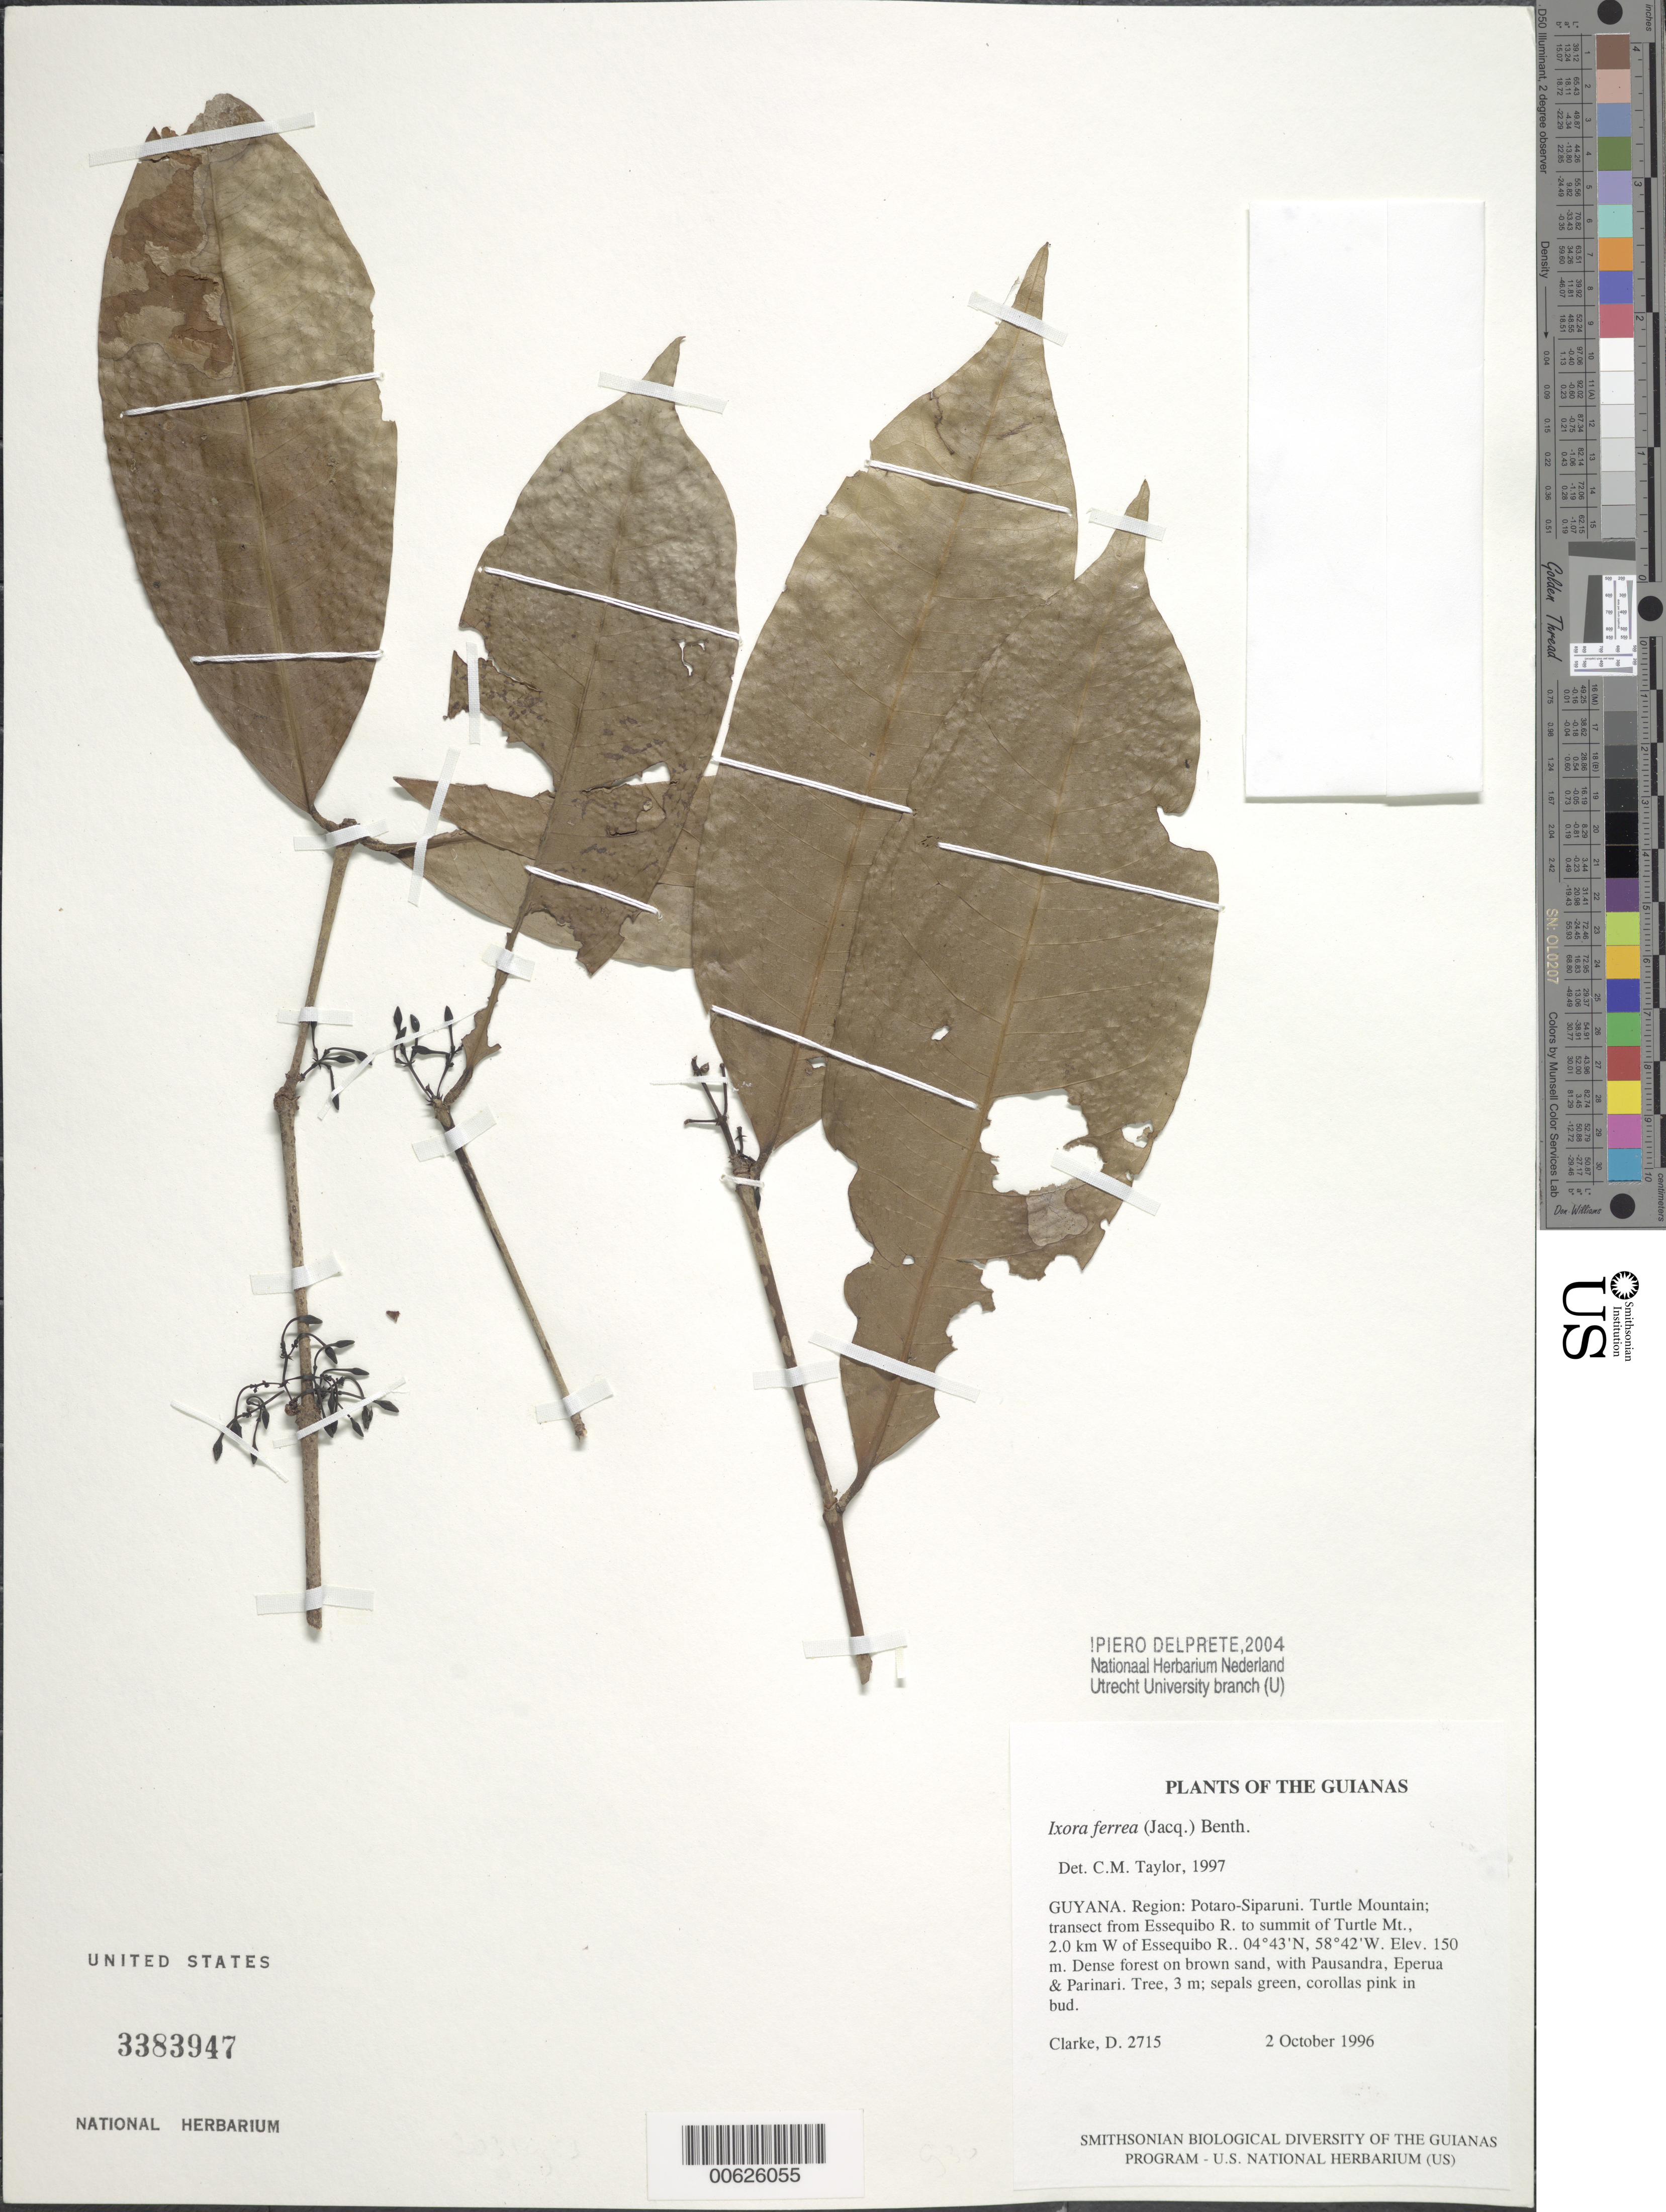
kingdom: Plantae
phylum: Tracheophyta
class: Magnoliopsida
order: Gentianales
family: Rubiaceae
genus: Ixora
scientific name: Ixora ferrea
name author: (Jacq.) Benth.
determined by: Delprete, P. G., Herb. de Guyane Cay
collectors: H. D. Clarke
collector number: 2715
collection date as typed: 2 October 1996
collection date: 1996-10-02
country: Guyana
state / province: Potaro-Siparuni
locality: Iwokrama Rainforest Reserve; transect: Essequibo R. - summit of Turtle Mt., 2 km W. of Essequibo R.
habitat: Dense forest on brown sand, with Pausandra, Eperua & Parinari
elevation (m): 150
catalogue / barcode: US 3383947